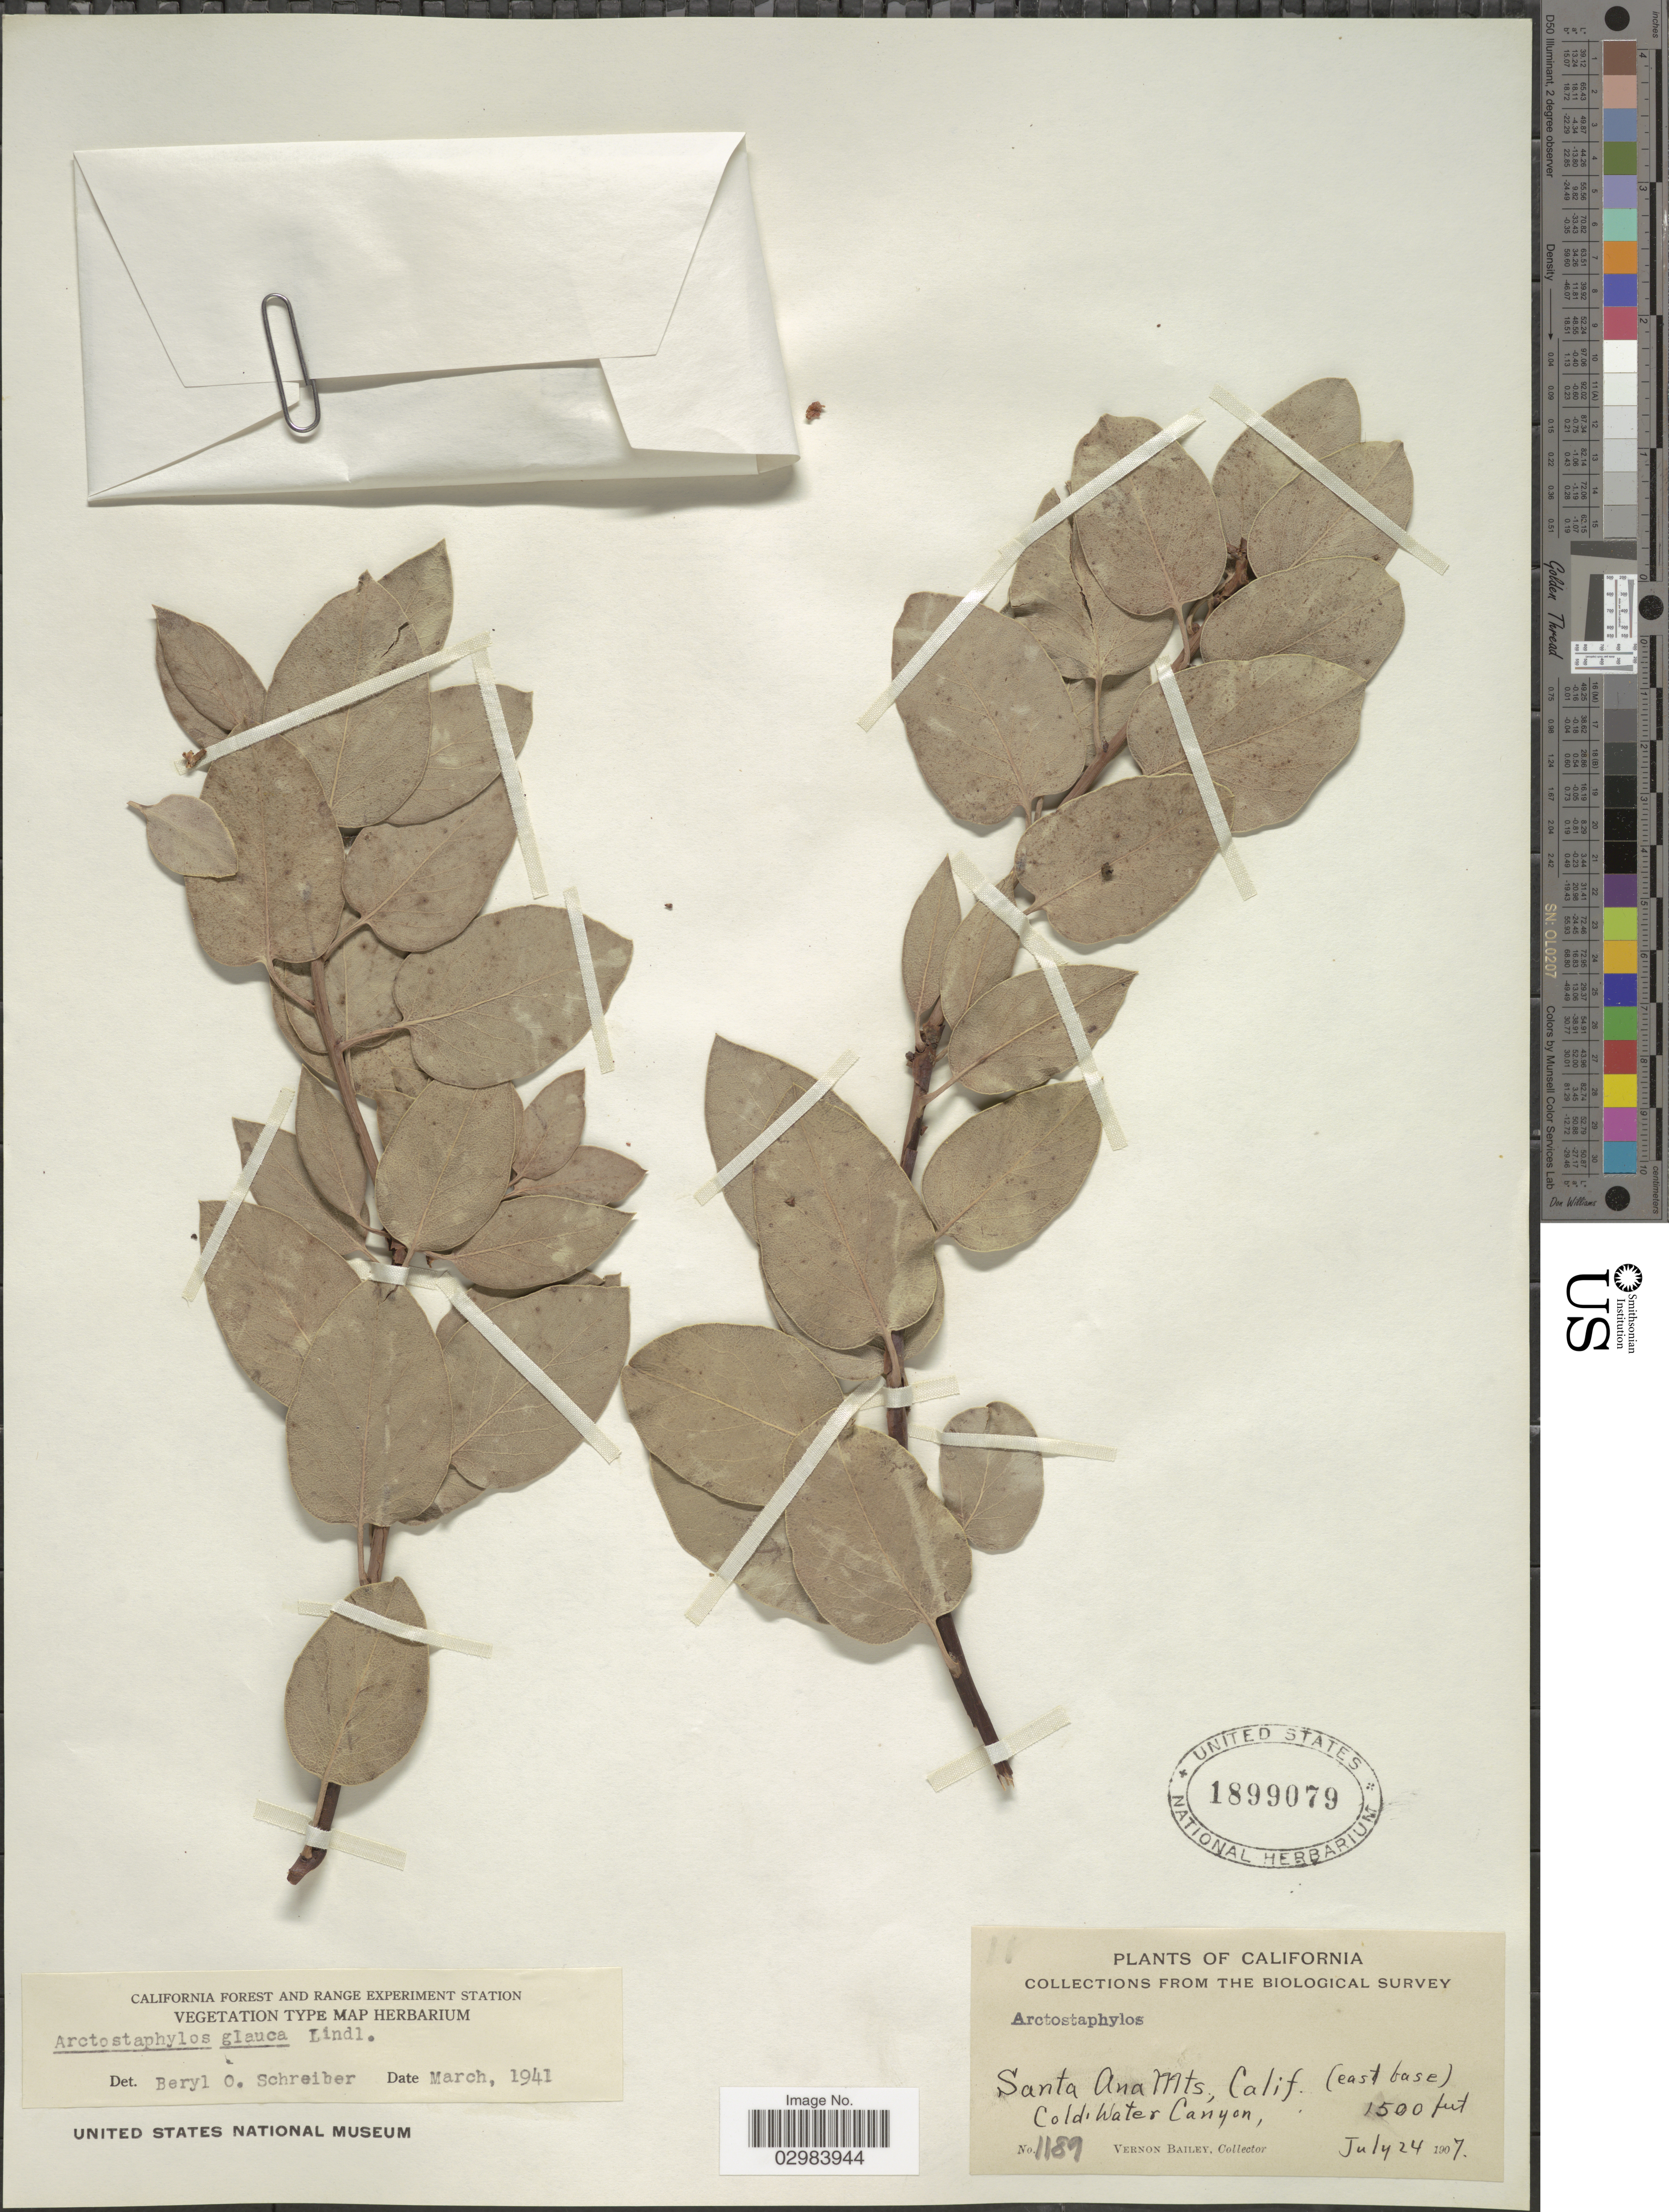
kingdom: Plantae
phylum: Tracheophyta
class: Magnoliopsida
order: Ericales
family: Ericaceae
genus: Arctostaphylos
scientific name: Arctostaphylos glauca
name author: Lindl.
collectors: V. O. Bailey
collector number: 1189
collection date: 1907-07-24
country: United States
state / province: California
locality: Santa Ana Mts, Calif., (east base) Cold Water Canyon.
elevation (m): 457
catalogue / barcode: US 1899079